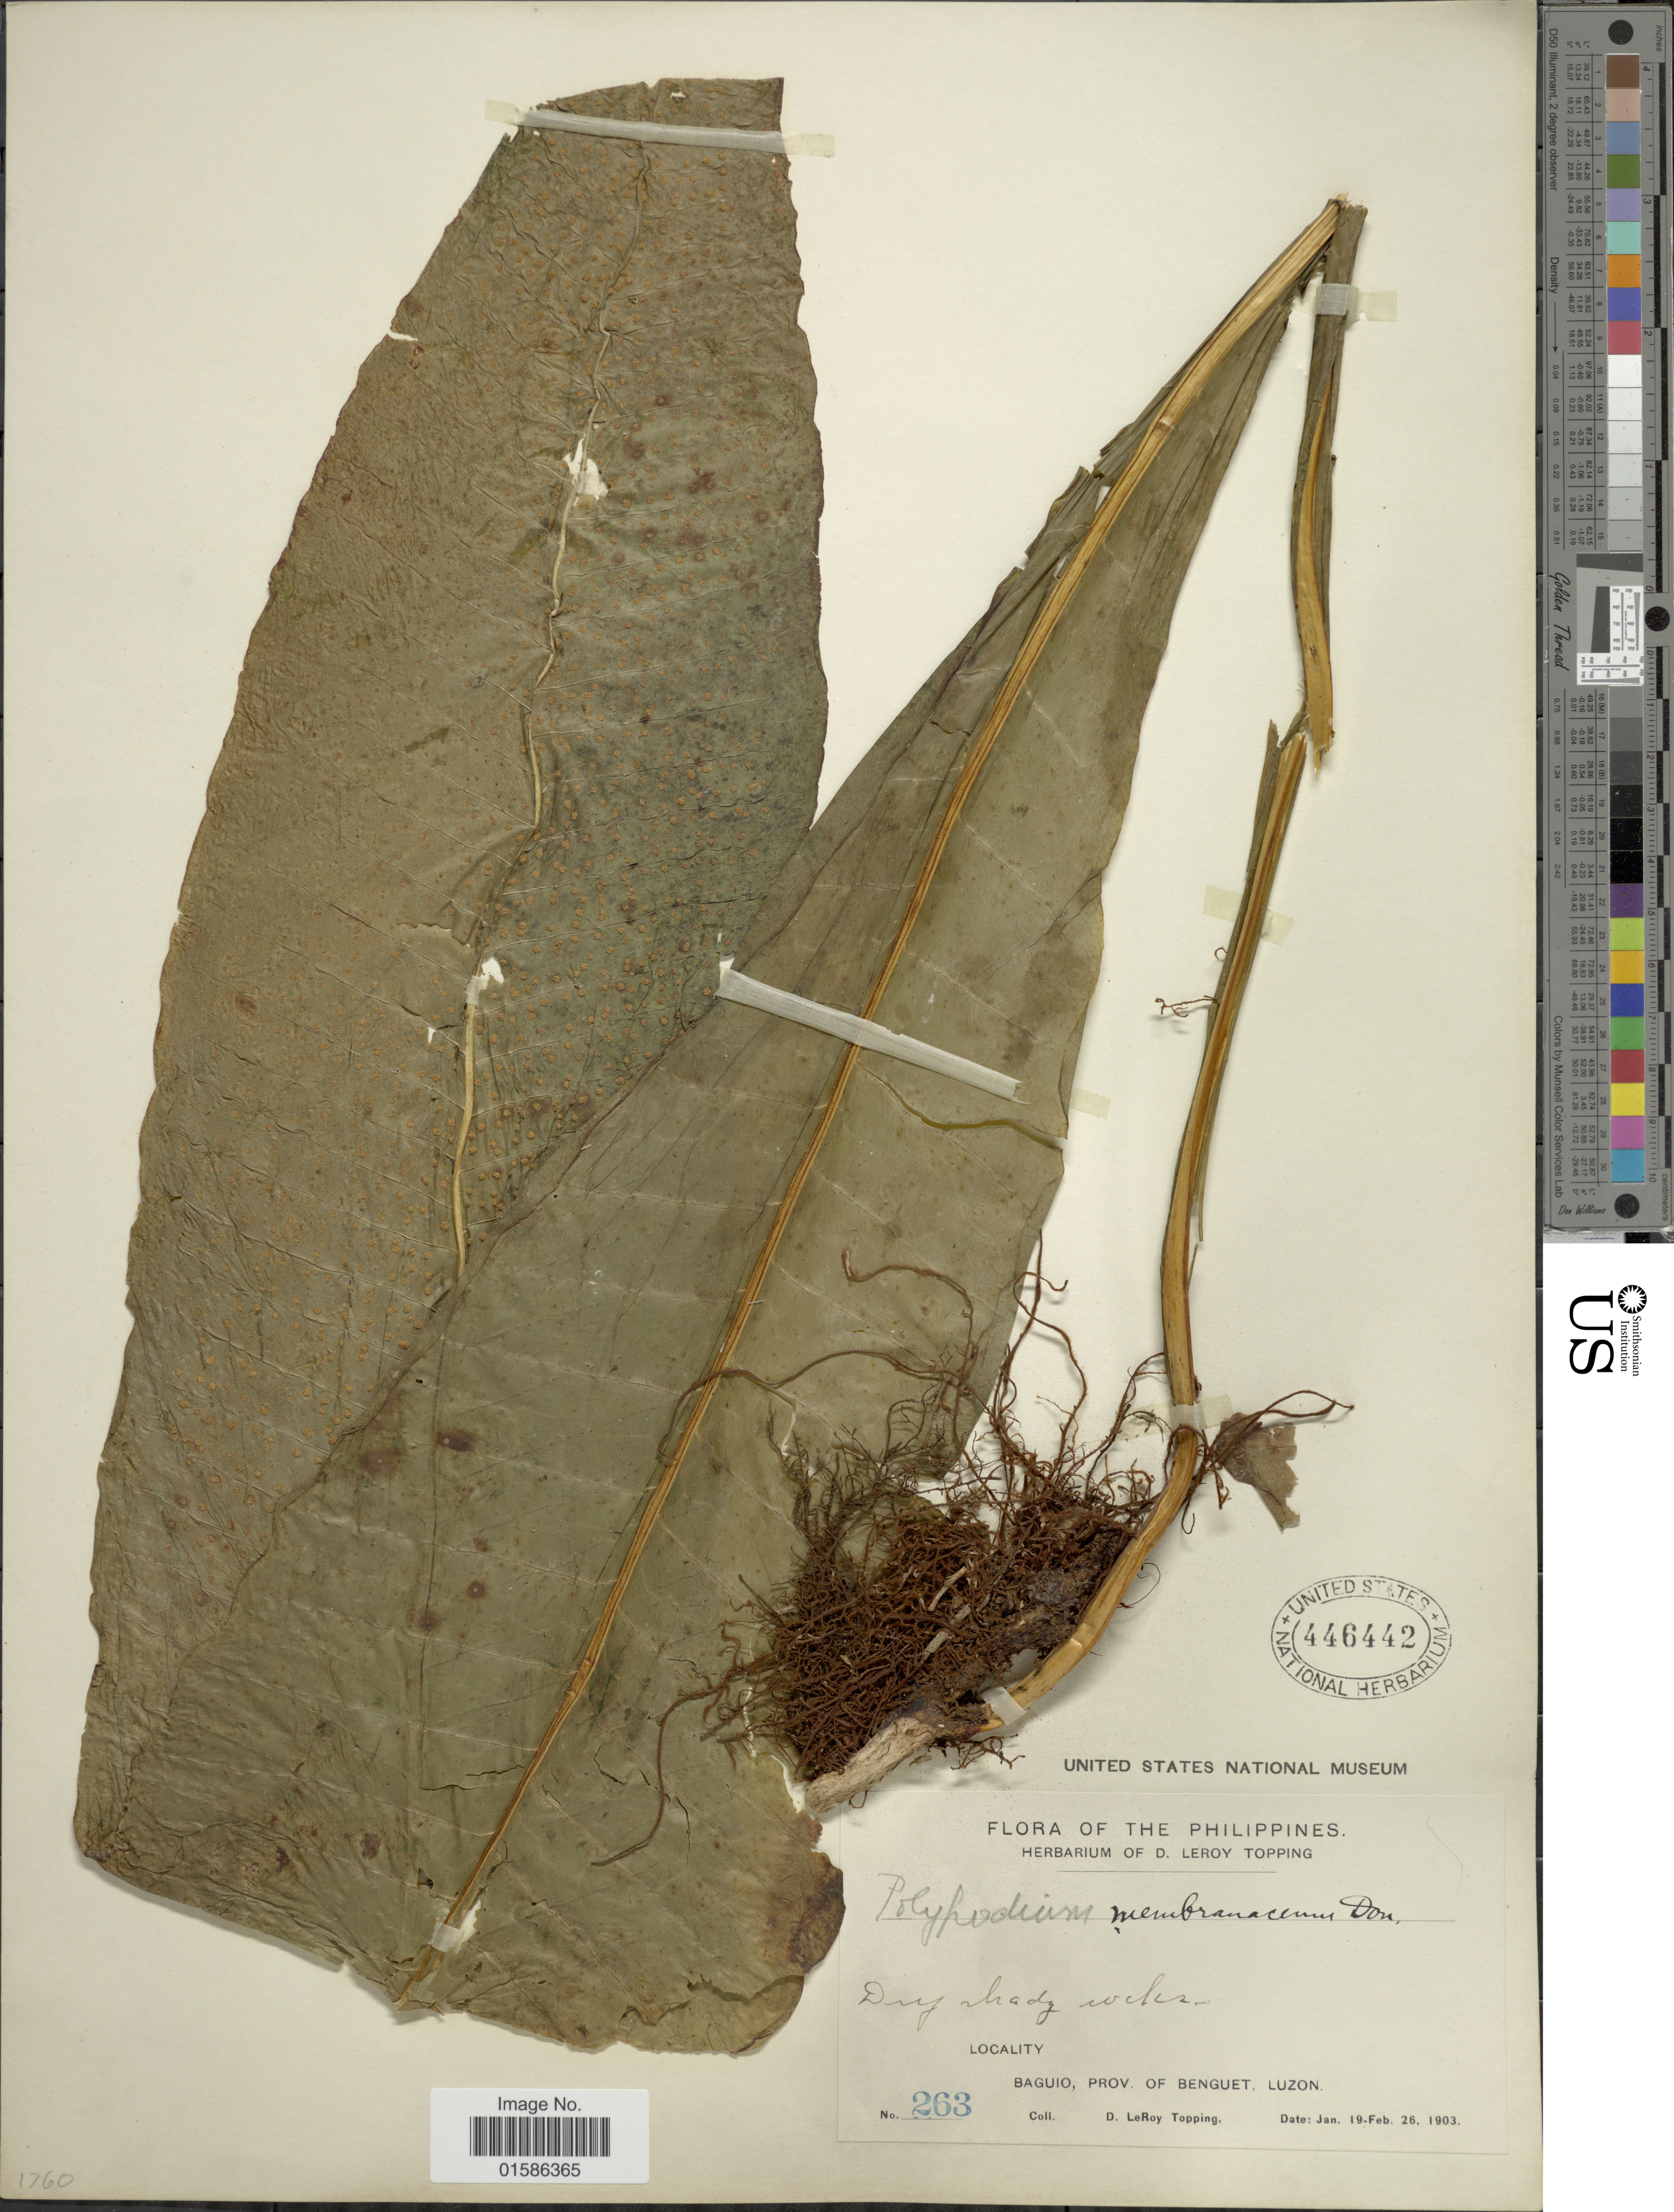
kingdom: Plantae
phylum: Tracheophyta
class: Polypodiopsida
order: Polypodiales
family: Polypodiaceae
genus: Microsorum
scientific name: Microsorum membranaceum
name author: (D. Don) Ching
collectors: D. L. Topping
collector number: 263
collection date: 1903-01-19/1903-02-26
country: Philippines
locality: Baguio, Prov. Benguet, Luzon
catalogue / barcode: US 446442